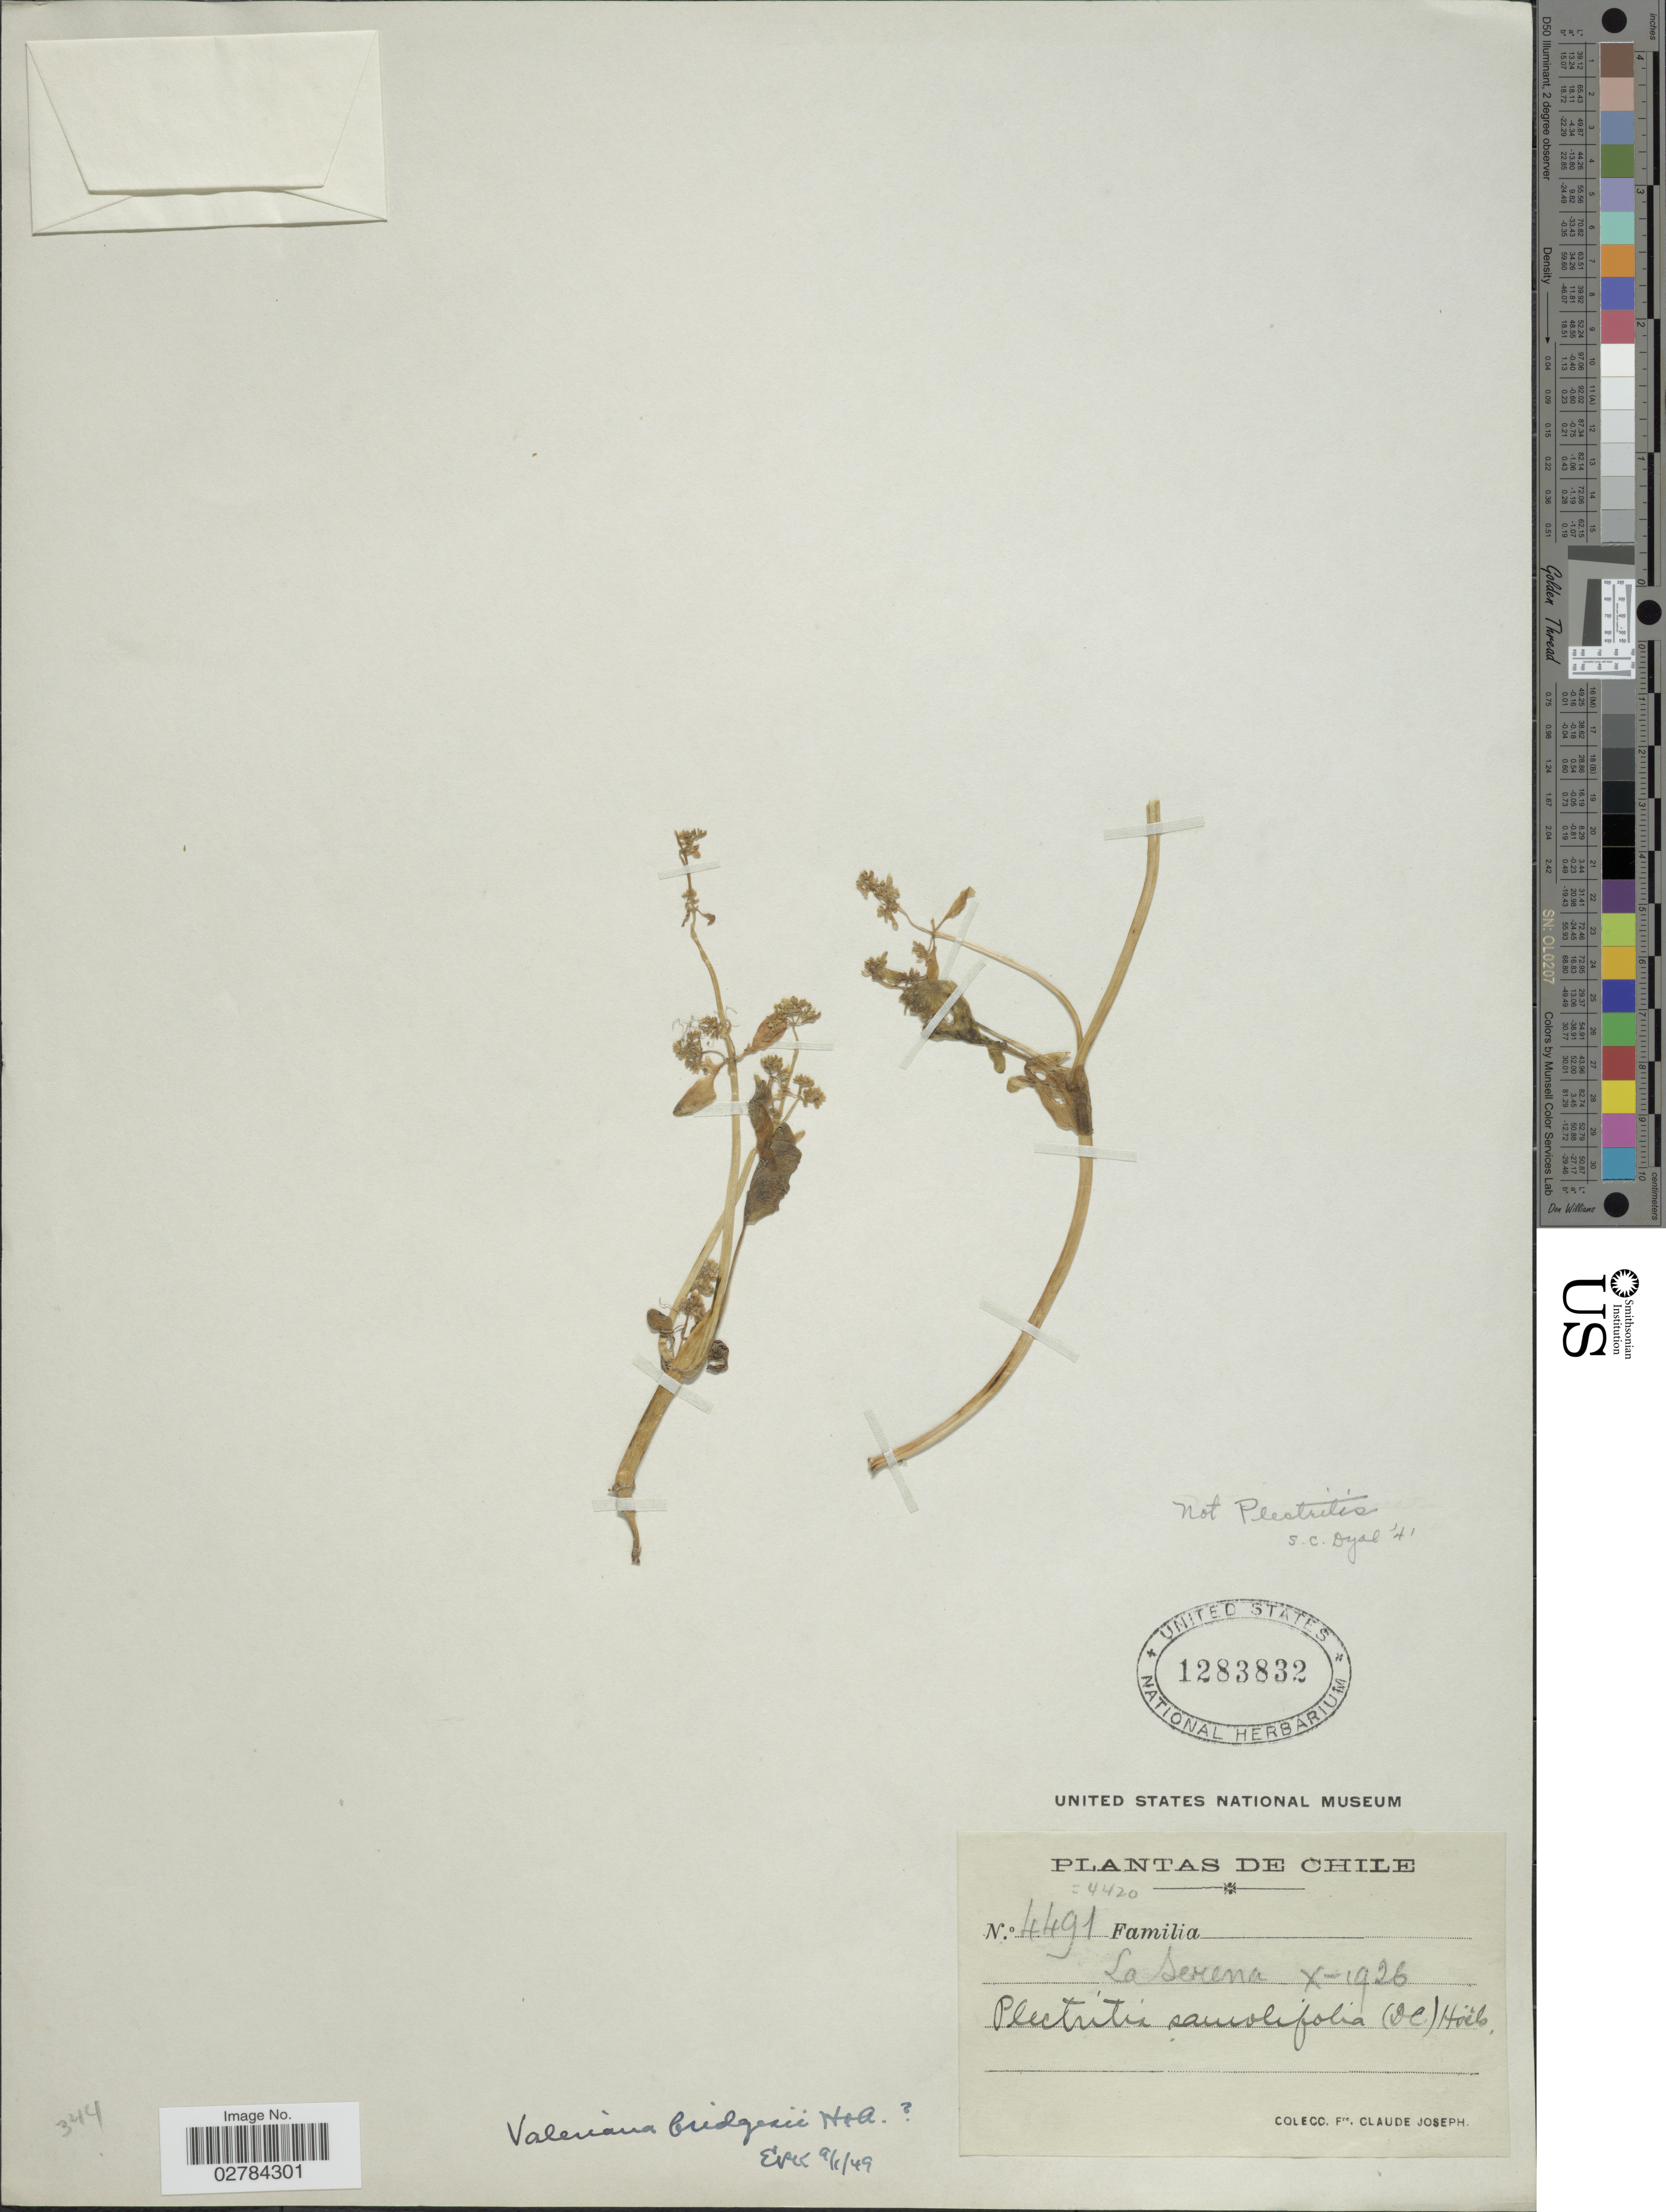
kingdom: Plantae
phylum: Tracheophyta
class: Magnoliopsida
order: Dipsacales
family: Caprifoliaceae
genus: Valeriana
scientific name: Valeriana bridgesii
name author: Hook. & Arn.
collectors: Bro. Claude-Joseph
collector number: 4491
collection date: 1926-10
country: Chile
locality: La Serena.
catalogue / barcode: US 1283832